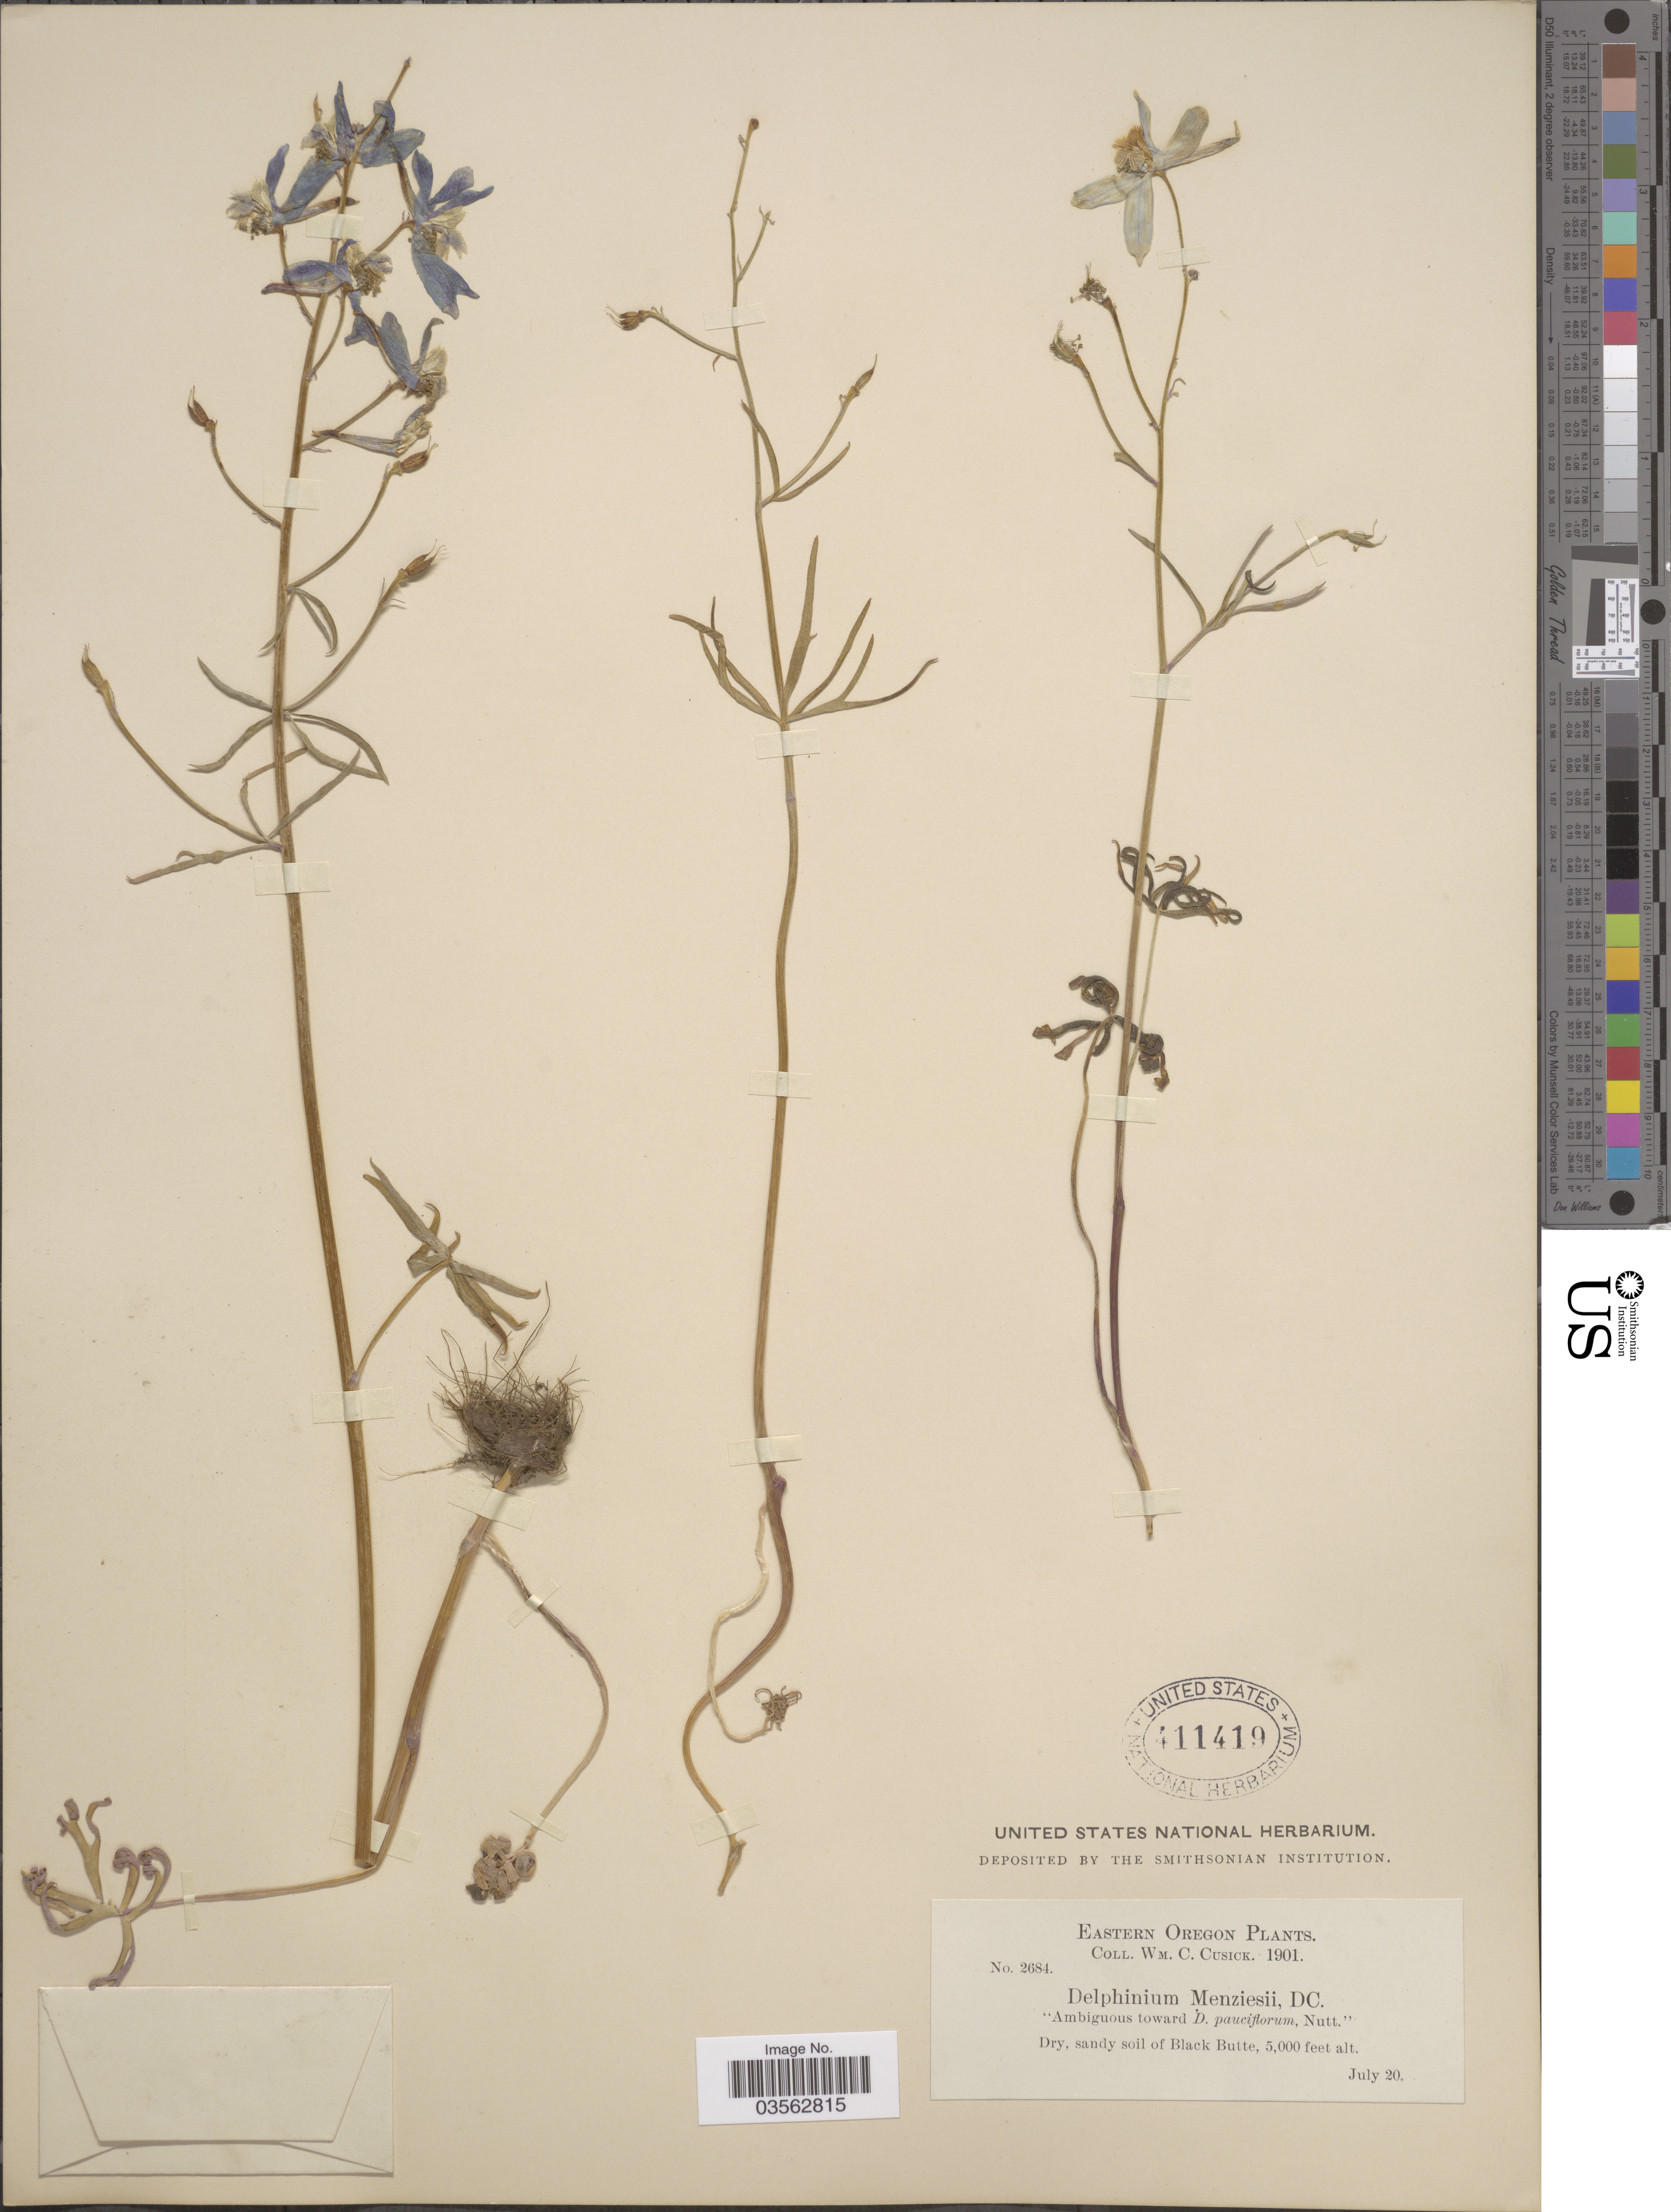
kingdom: Plantae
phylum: Tracheophyta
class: Magnoliopsida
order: Ranunculales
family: Ranunculaceae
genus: Delphinium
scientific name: Delphinium columbianum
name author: Greene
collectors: W. C. Cusick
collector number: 2684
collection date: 1901-07-20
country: United States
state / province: Oregon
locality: Eastern Oregon. Dry, sandy soil of Black Butte.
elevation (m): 1524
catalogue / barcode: US 411419